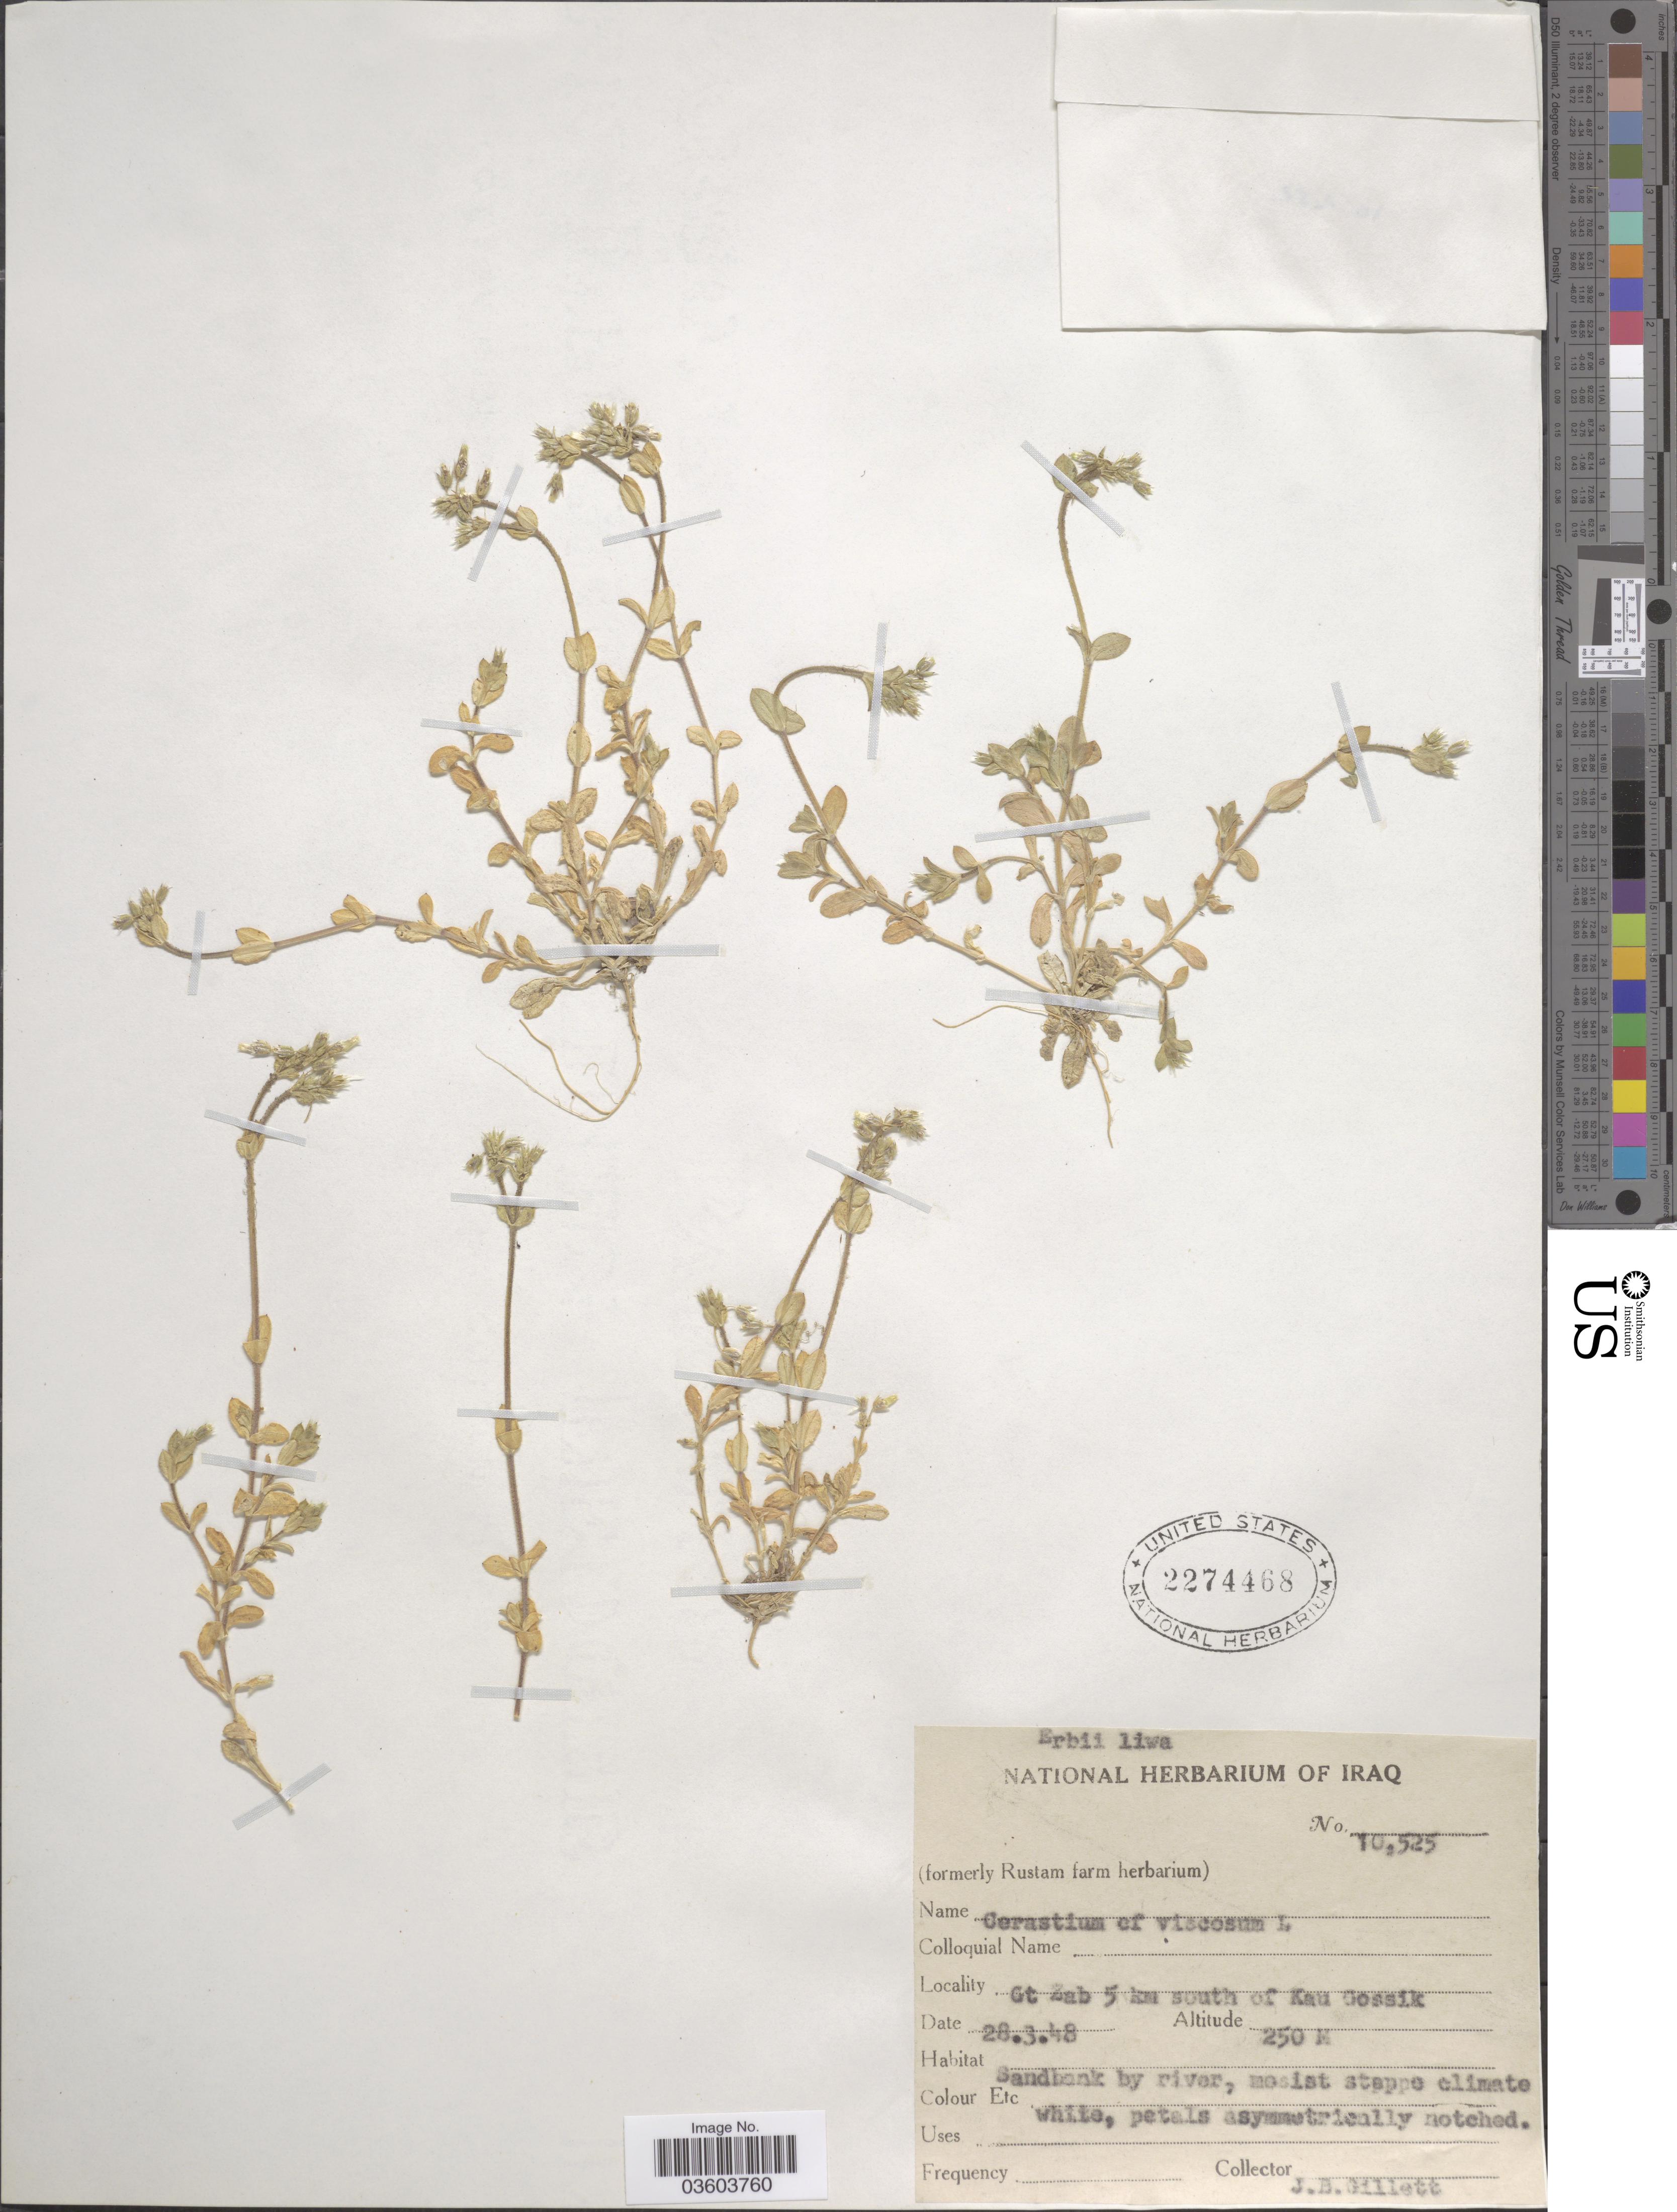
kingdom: Plantae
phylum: Tracheophyta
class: Magnoliopsida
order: Caryophyllales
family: Caryophyllaceae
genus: Cerastium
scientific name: Cerastium viscosum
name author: L.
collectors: J. B. Gillett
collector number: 10525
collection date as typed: Transcribed d/m/y: 28/3/48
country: Iraq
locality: Gt Zab 5 km south of Kau Gossik.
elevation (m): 250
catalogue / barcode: US 2274468